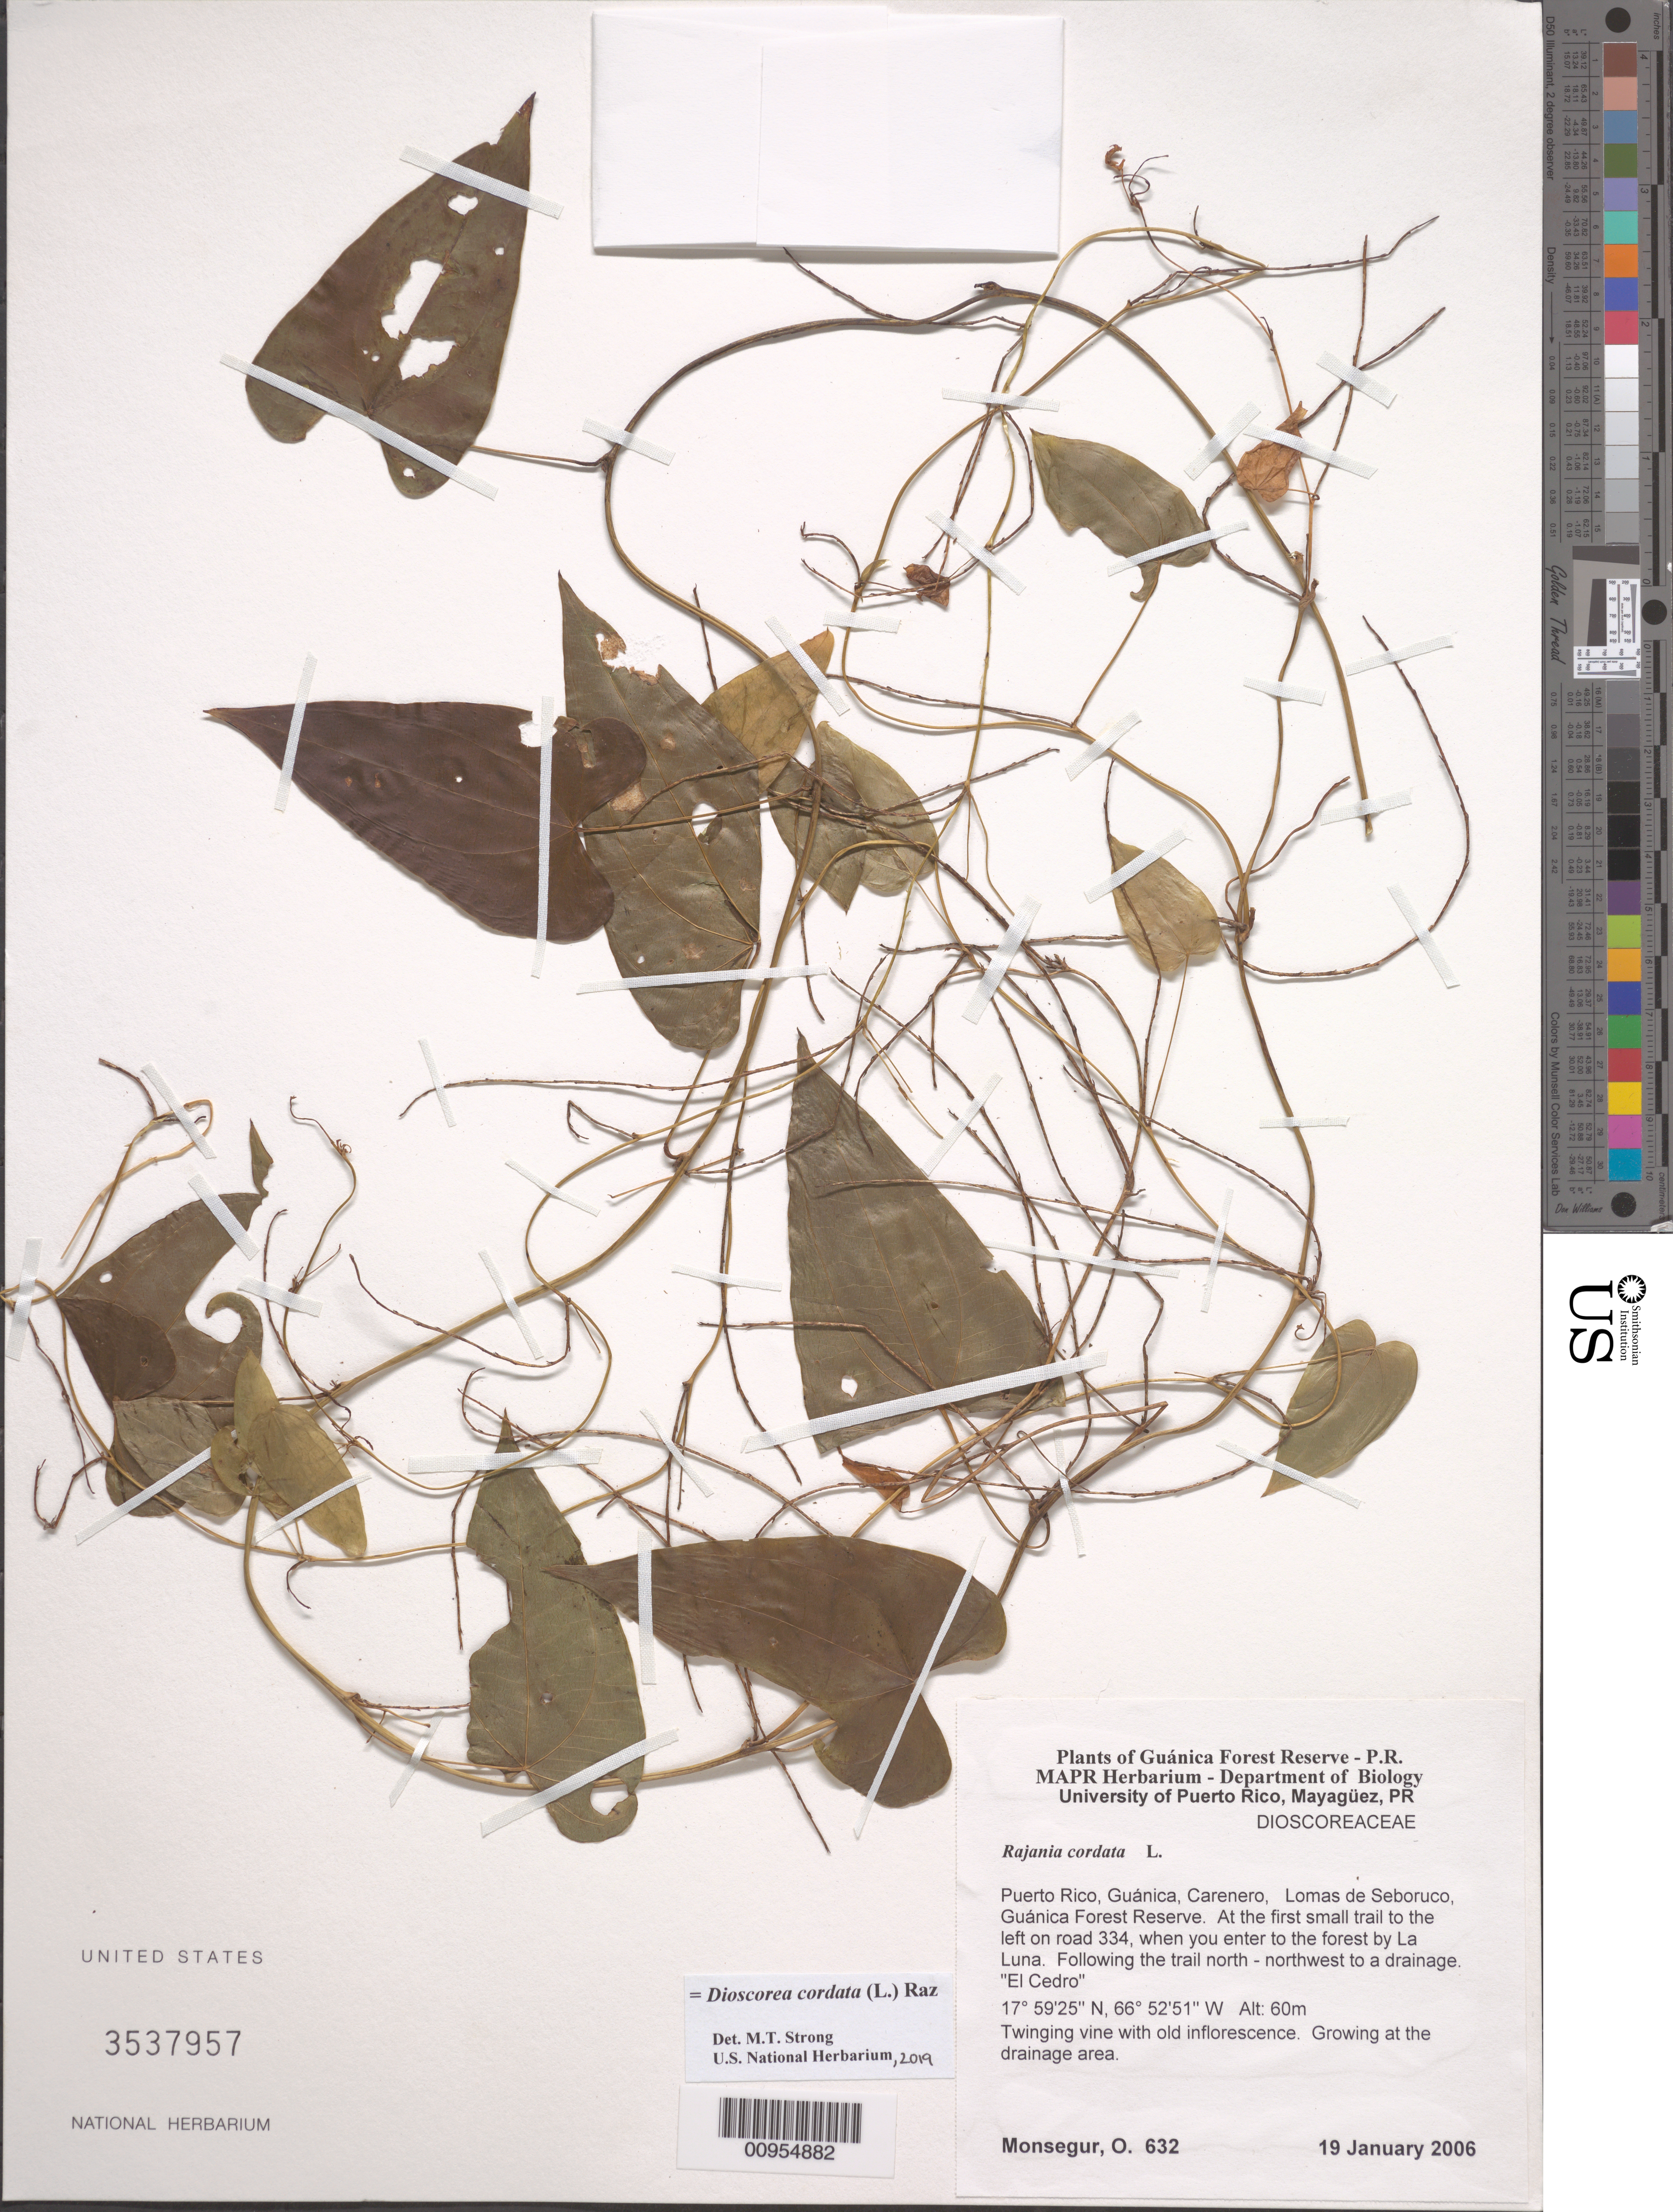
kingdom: Plantae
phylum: Tracheophyta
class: Liliopsida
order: Dioscoreales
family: Dioscoreaceae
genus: Dioscorea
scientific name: Dioscorea cordata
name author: (L.) Raz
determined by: Strong, M. T., (US), Smithsonian Institution - National Museum of Natural History (UNITED STATES)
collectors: O. Monsegur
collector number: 632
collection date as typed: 19 Jan 2006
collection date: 2006-01-19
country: Puerto Rico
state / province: Guánica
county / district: Carenero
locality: Guánica Forest Reserve. Lomas de Seboruco, from road 334, taking Ojo de Agua Trail to the south.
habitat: Growing at the drainage area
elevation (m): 60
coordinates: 17.5925, 66.525144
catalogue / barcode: US 3537957